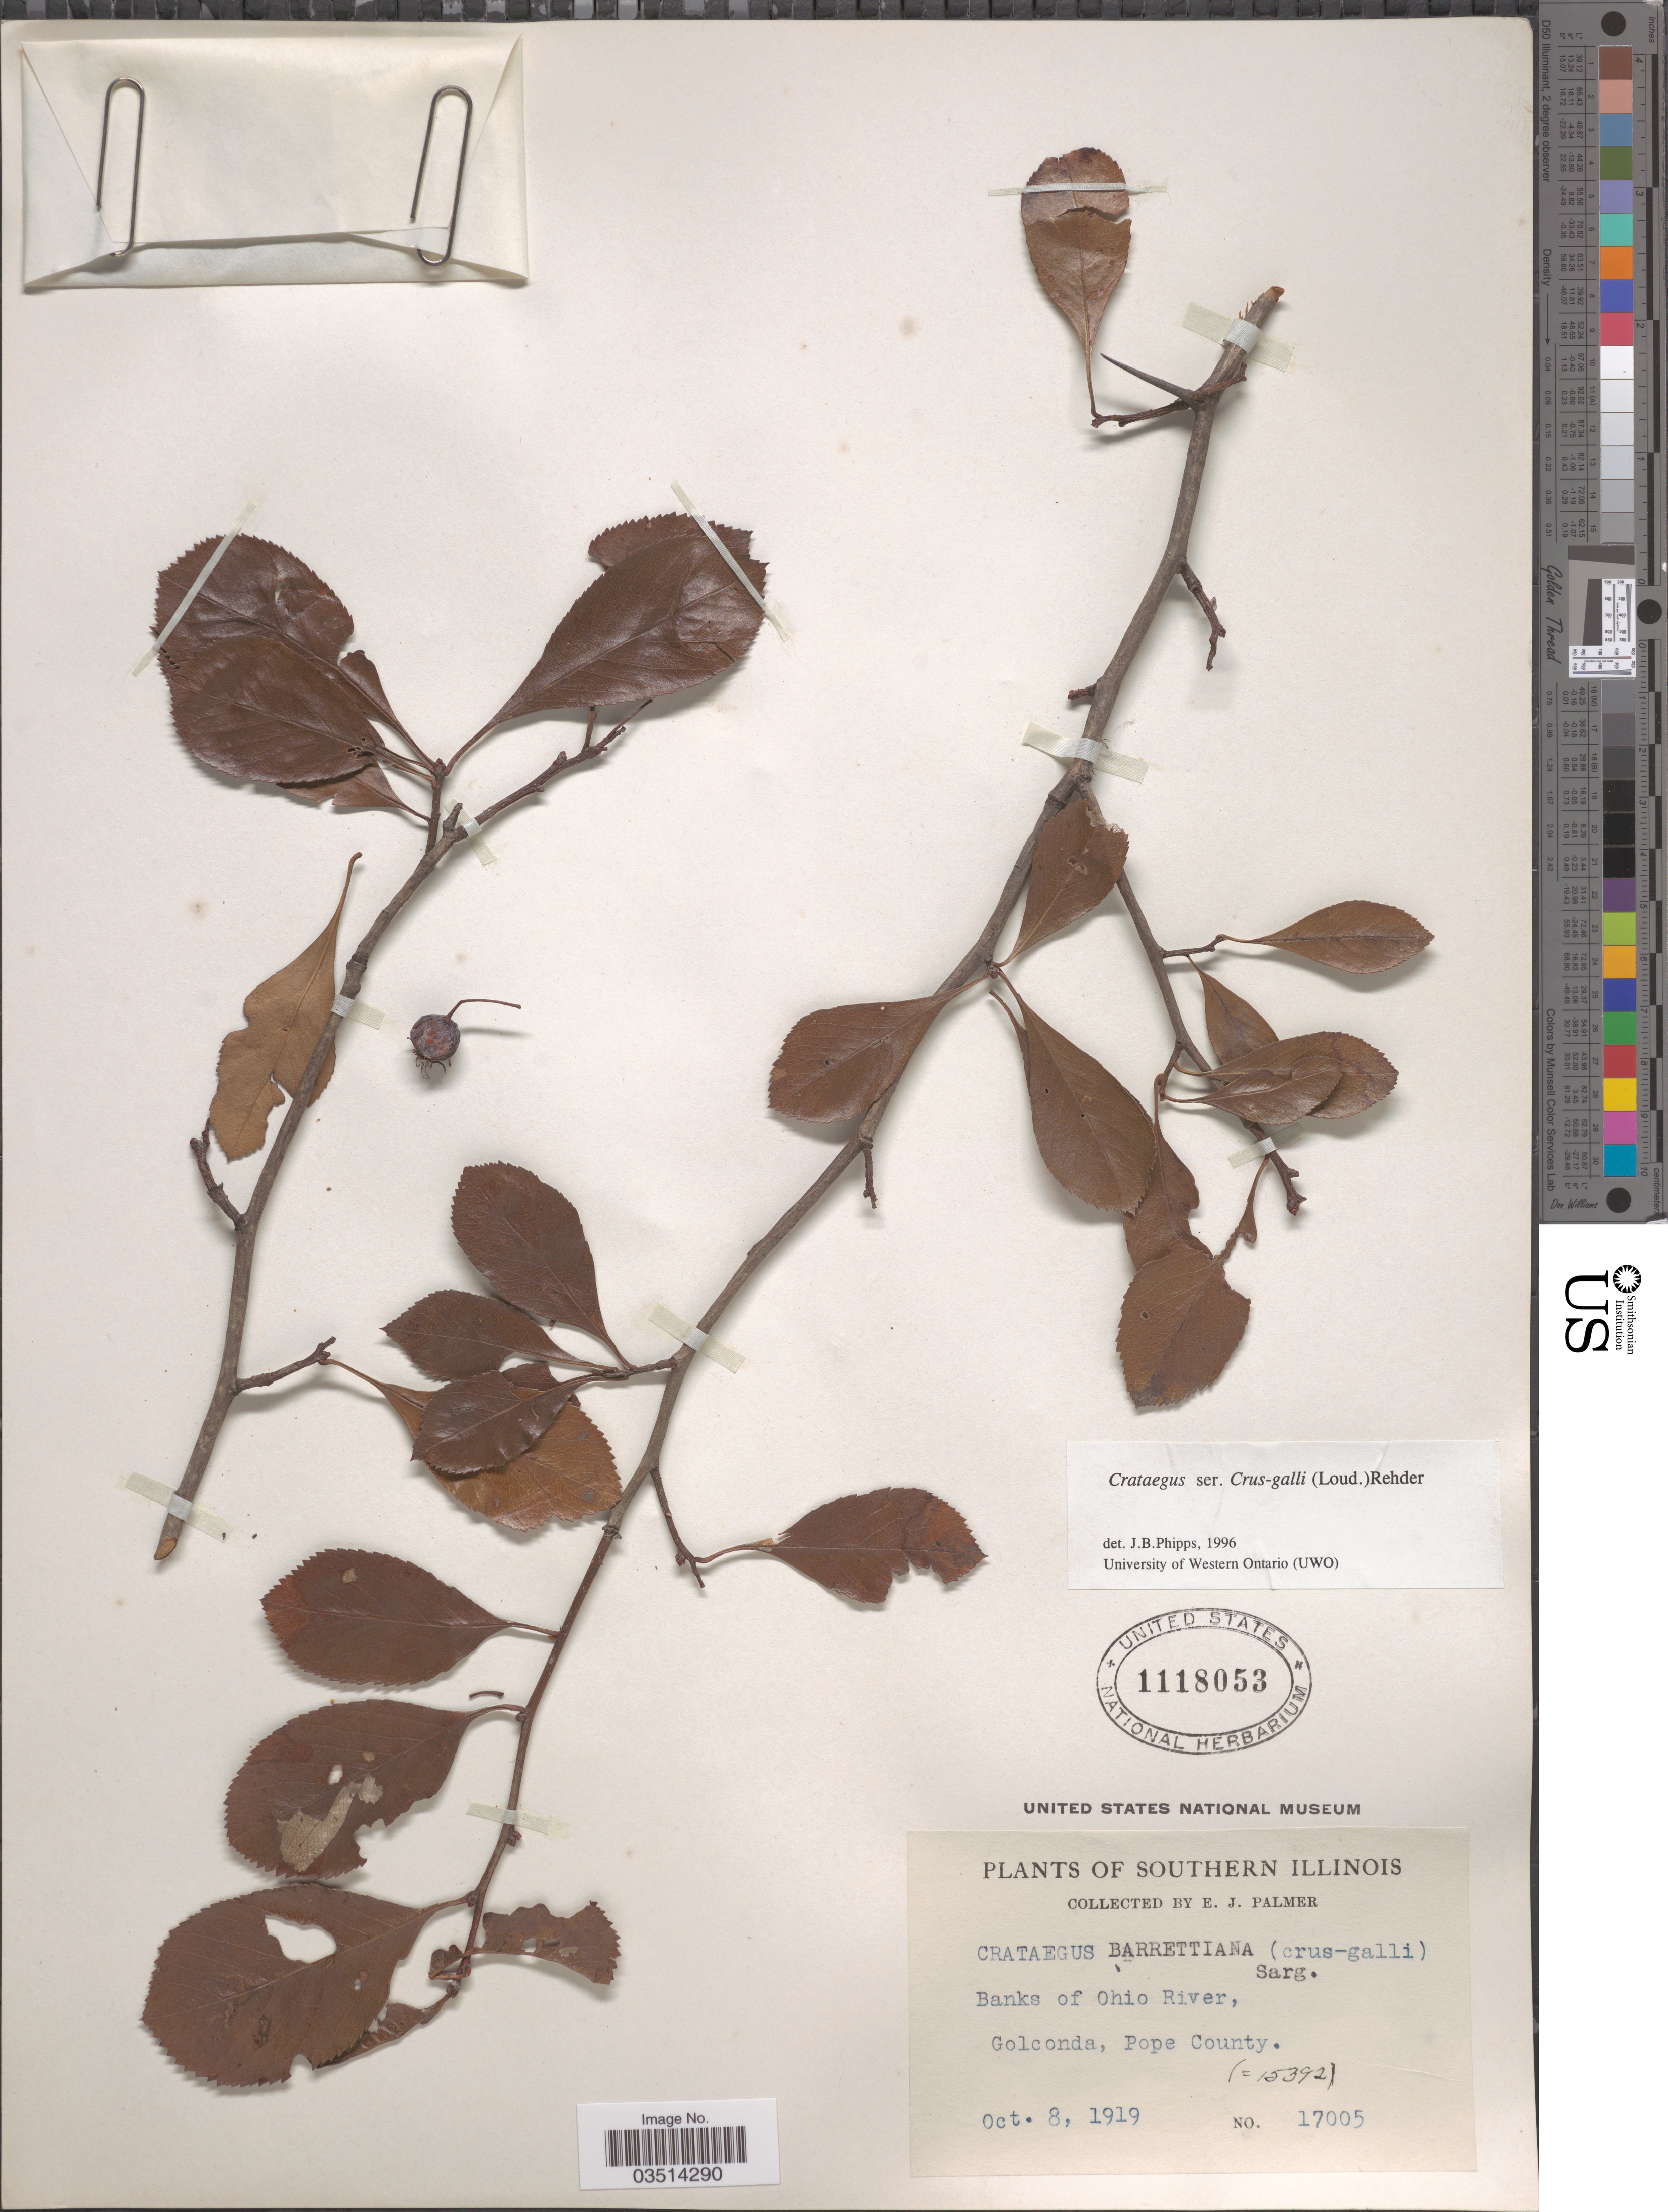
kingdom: Plantae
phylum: Tracheophyta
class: Magnoliopsida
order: Rosales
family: Rosaceae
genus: Crataegus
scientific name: Crataegus crus-galli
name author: L.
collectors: E. J. Palmer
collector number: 17005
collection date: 1919-10-08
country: United States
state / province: Illinois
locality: Southern Illinois. Banks of Ohio River, Golconda, Pope County.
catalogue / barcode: US 1118053